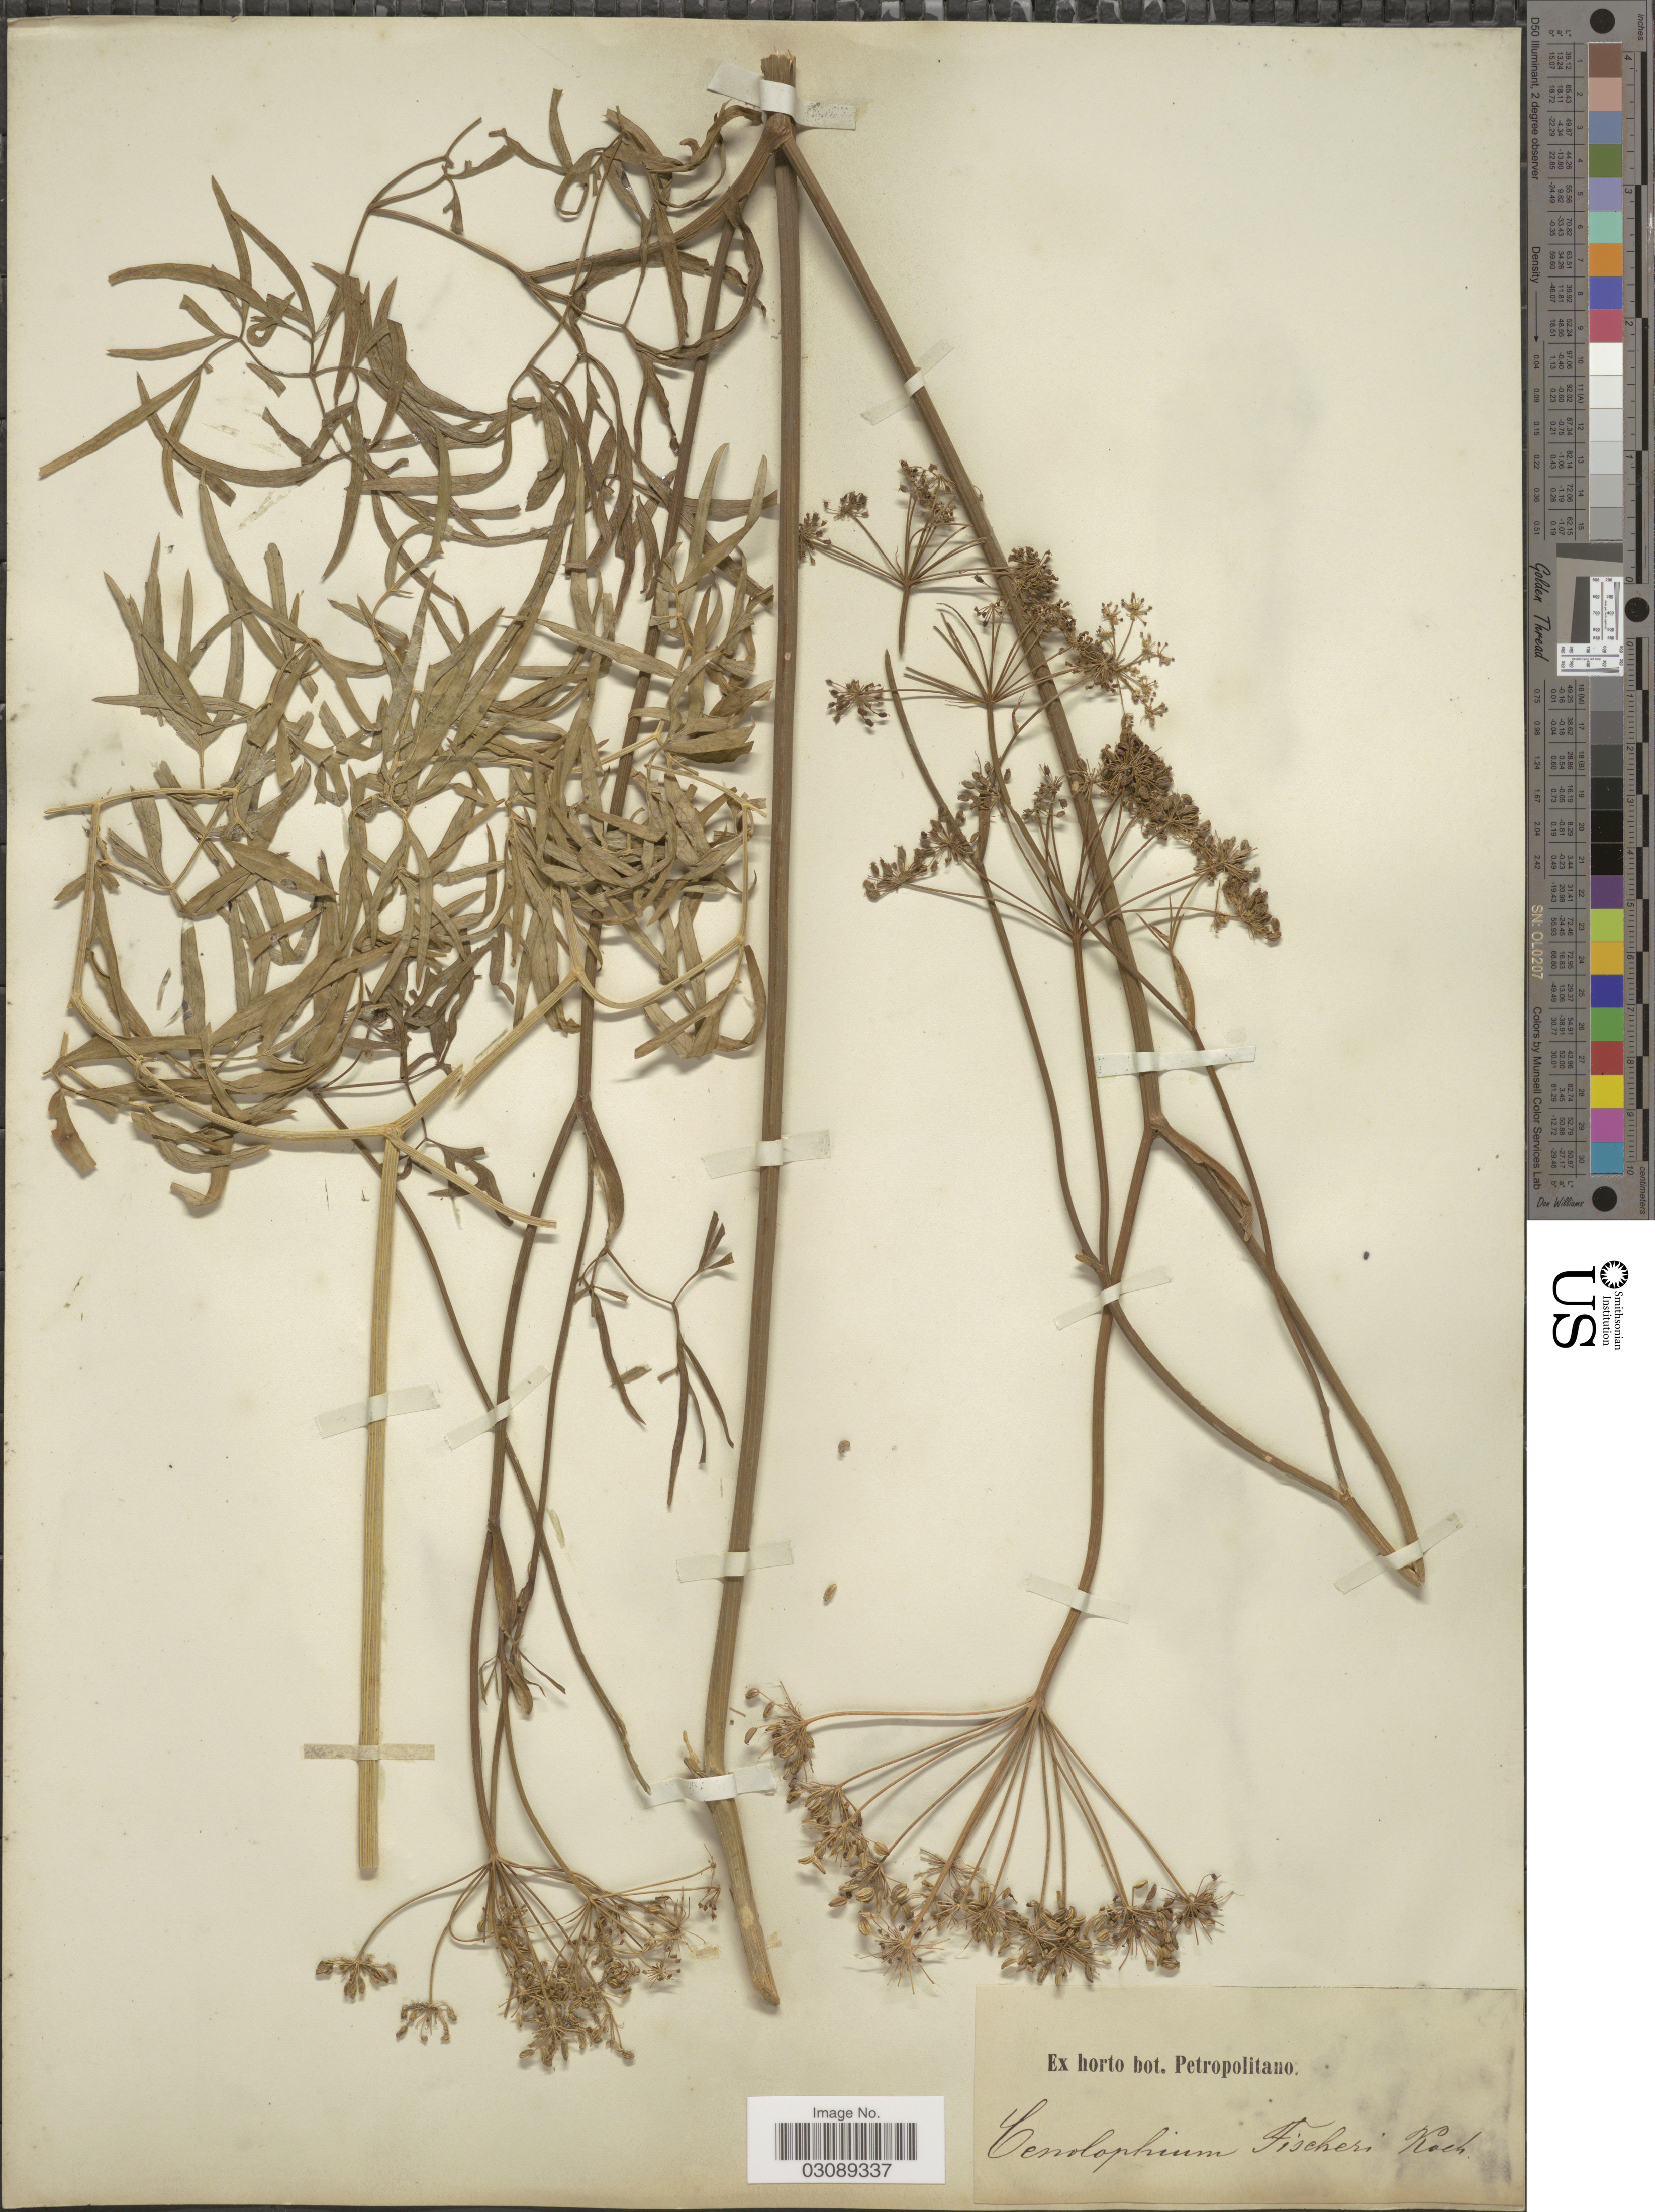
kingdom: Plantae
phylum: Tracheophyta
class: Magnoliopsida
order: Apiales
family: Apiaceae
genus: Cenolophium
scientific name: Cenolophium fischeri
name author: (Spreng.) W.D.J. Koch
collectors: ex Horto Bot. Petropolitano